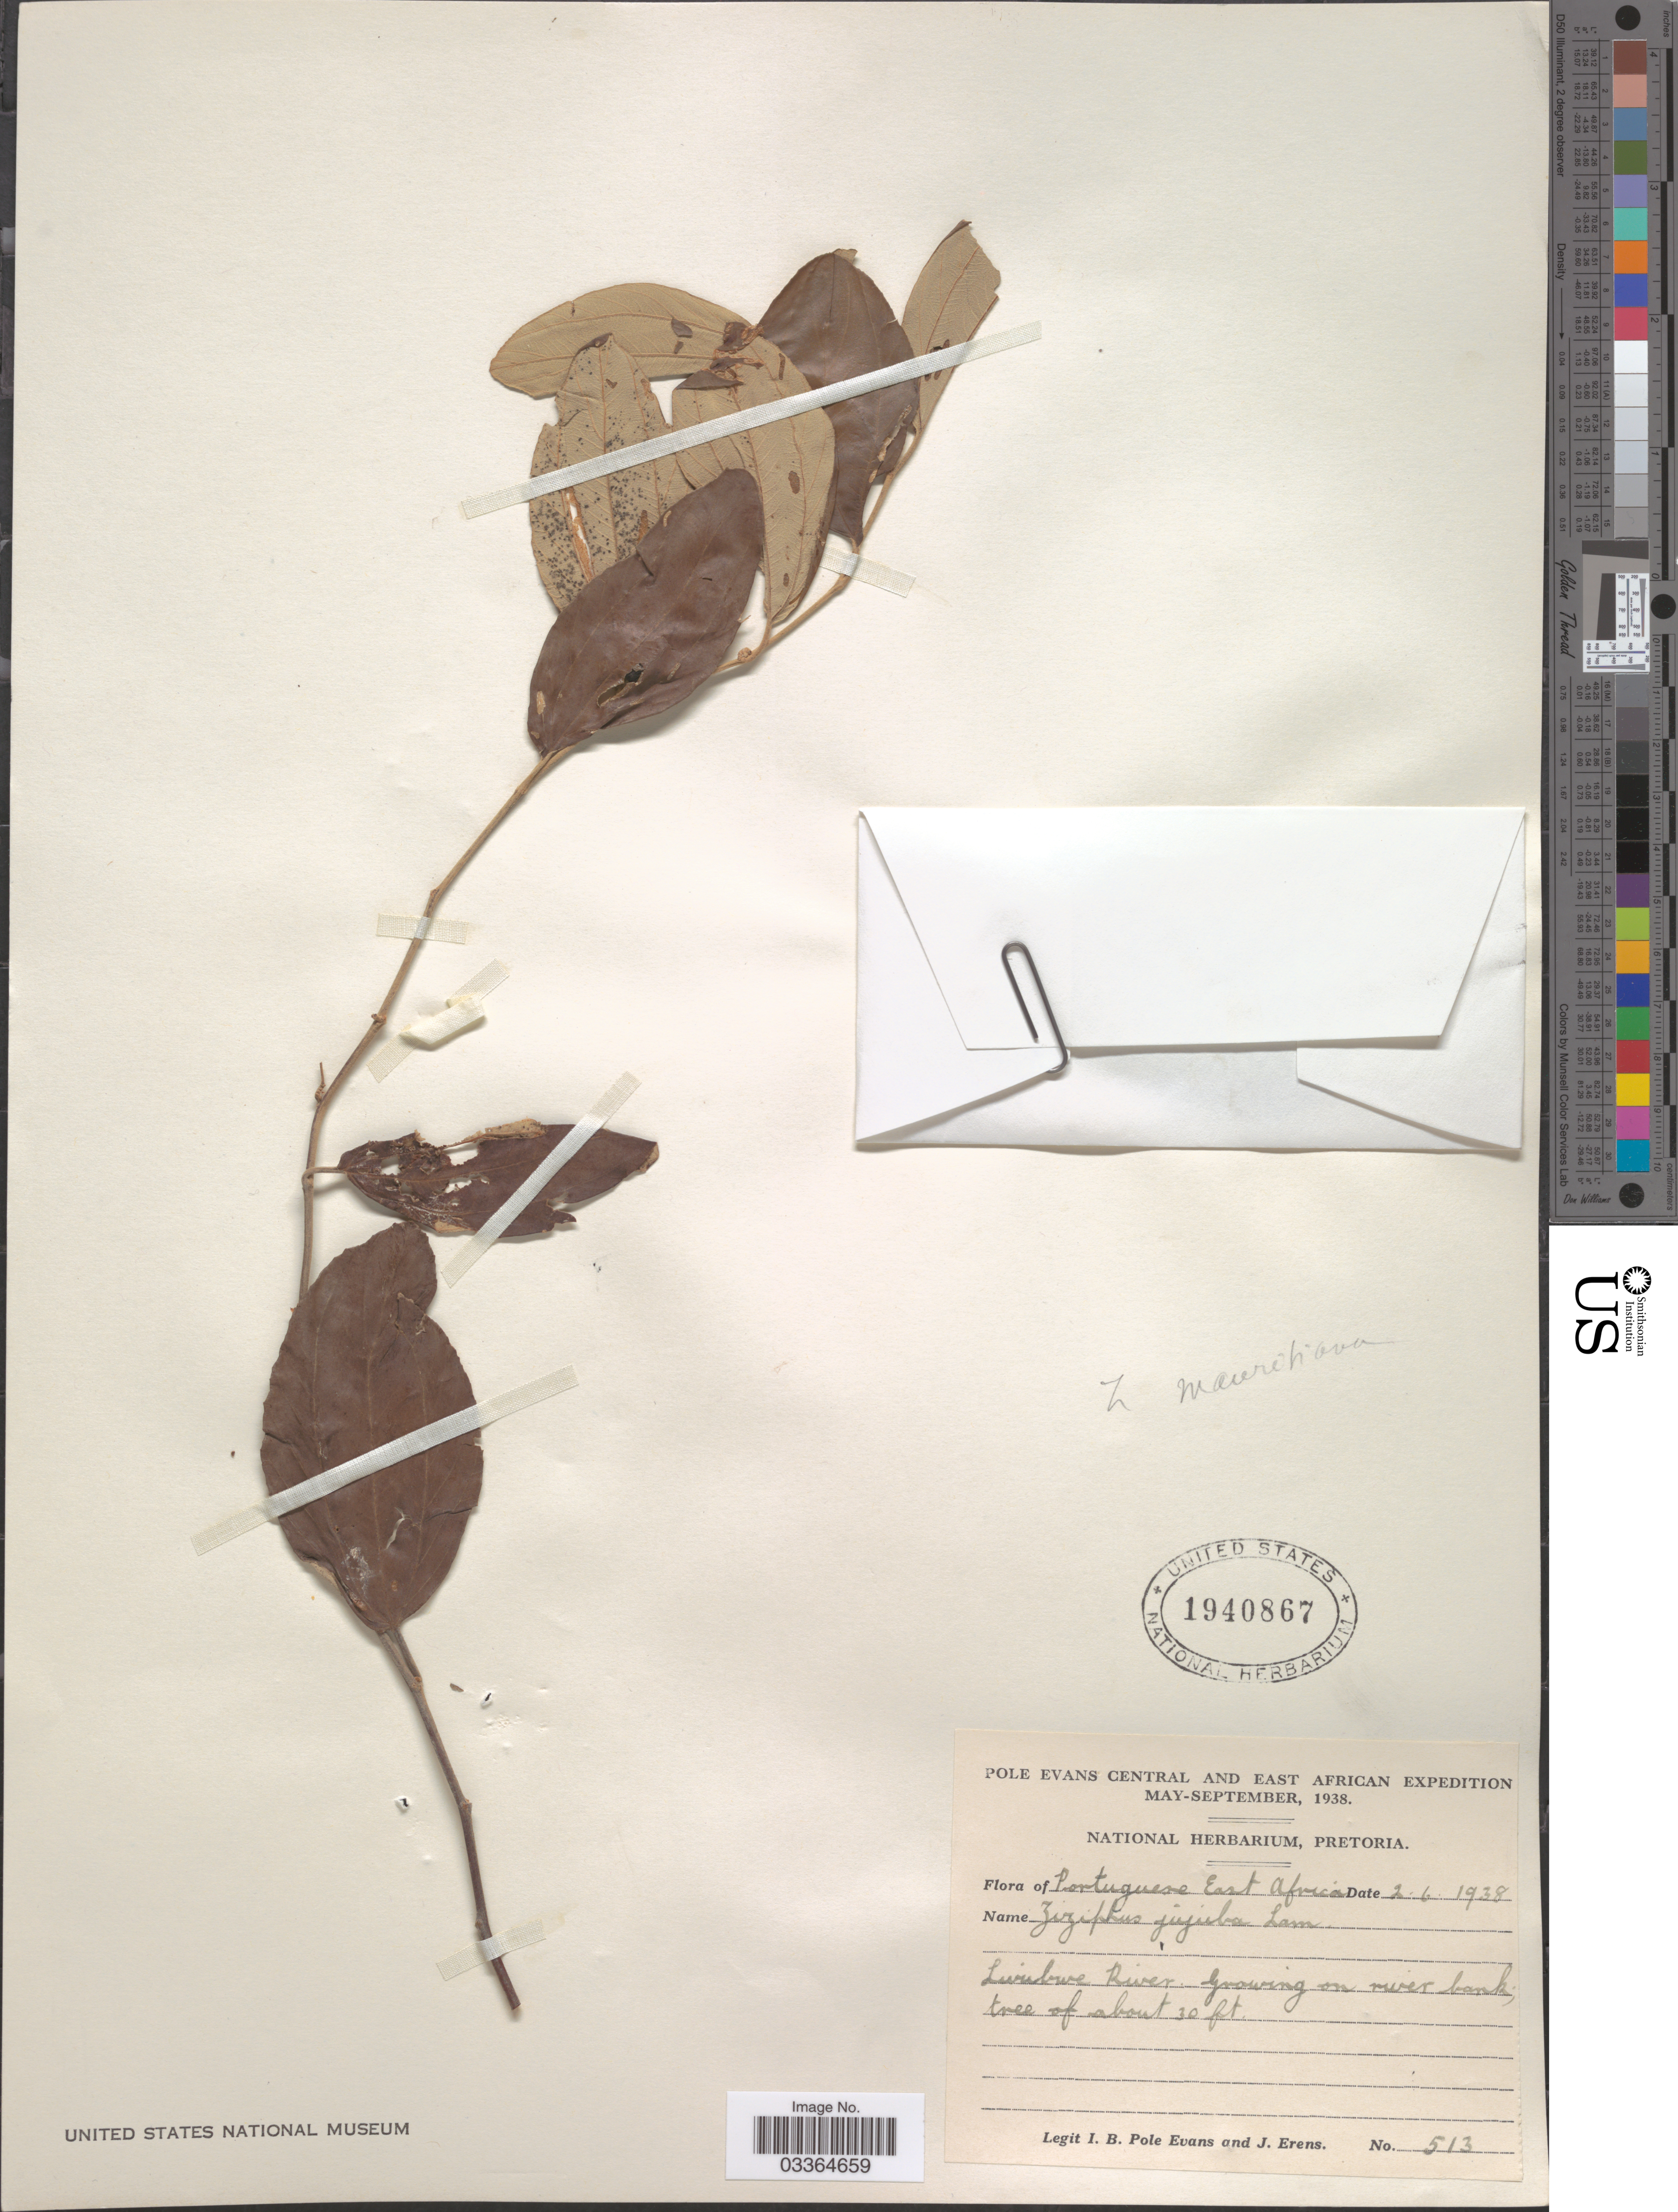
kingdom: Plantae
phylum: Tracheophyta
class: Magnoliopsida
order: Rosales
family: Rhamnaceae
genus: Ziziphus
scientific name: Ziziphus mauritiana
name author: Lam.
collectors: I. B. Pole-Evans & J. Erens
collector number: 513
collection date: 1938-06-02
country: Mozambique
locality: Portuguese East Africa, Livubwe River.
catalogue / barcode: US 1940867